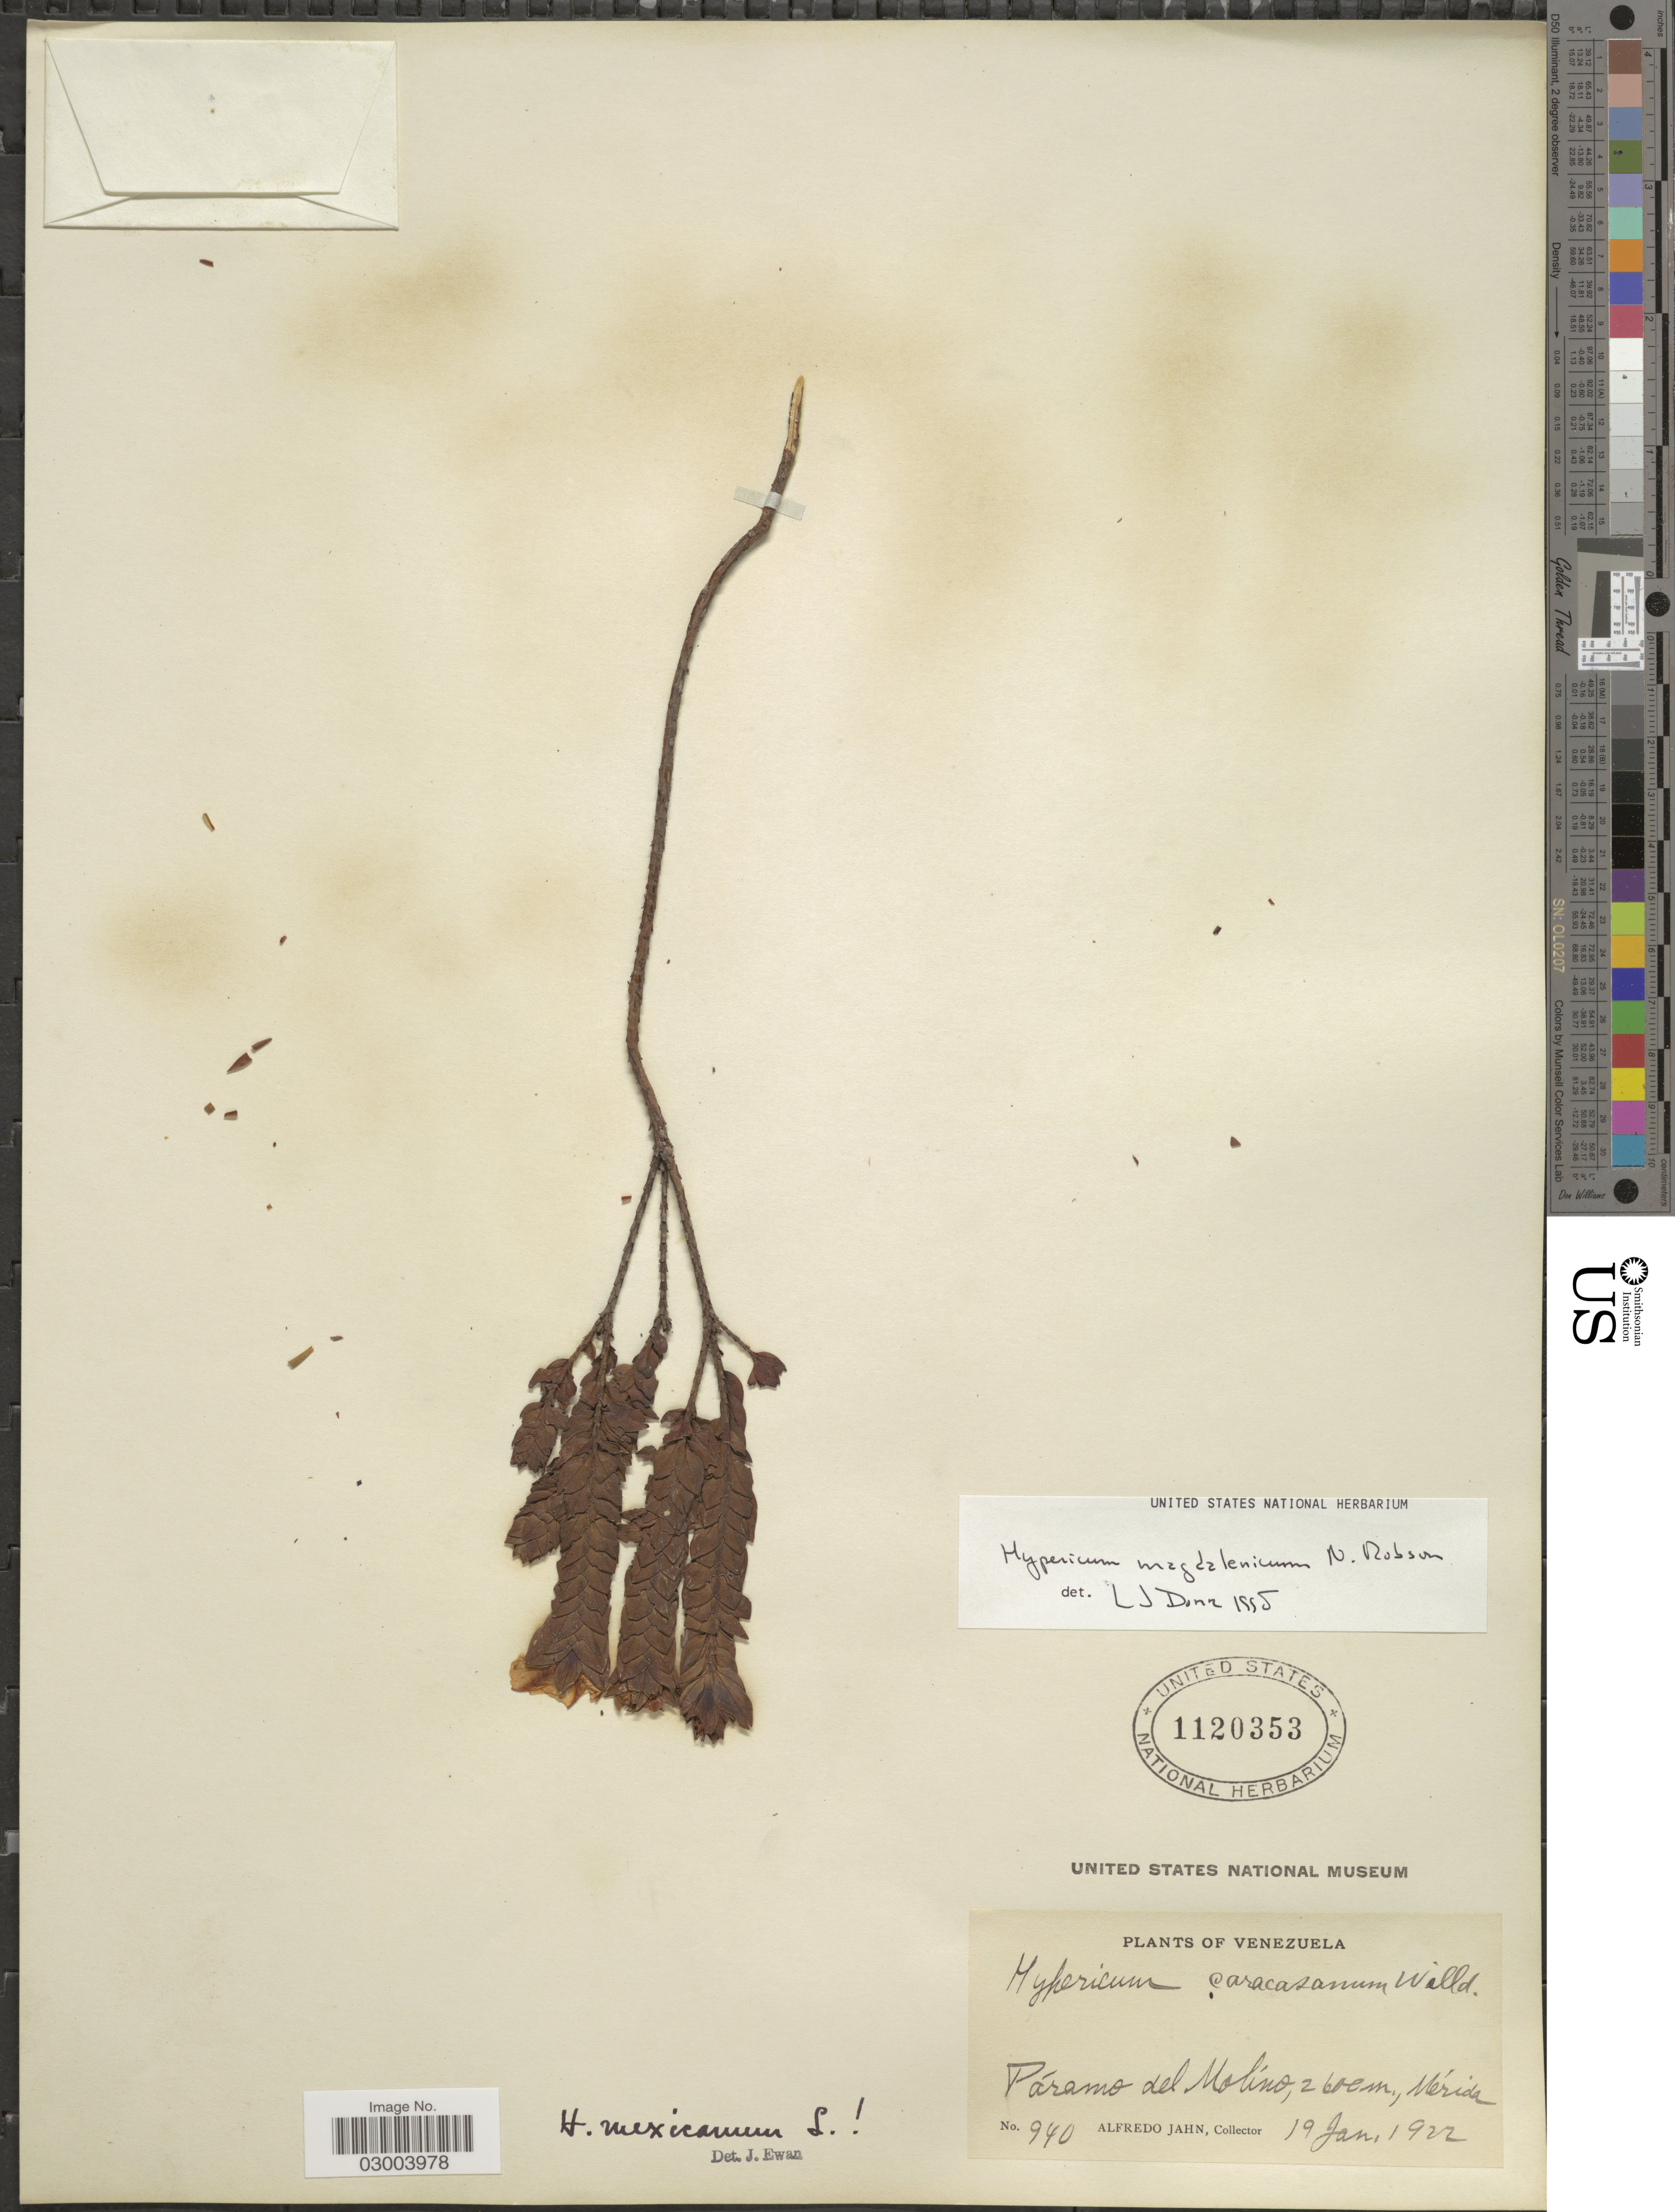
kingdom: Plantae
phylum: Tracheophyta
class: Magnoliopsida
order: Malpighiales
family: Hypericaceae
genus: Hypericum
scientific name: Hypericum magdalenicum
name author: N. Robson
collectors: A. Jahn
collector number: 940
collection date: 1922-01-19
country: Venezuela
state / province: Mérida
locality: Páramo del Molino.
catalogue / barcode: US 1120353